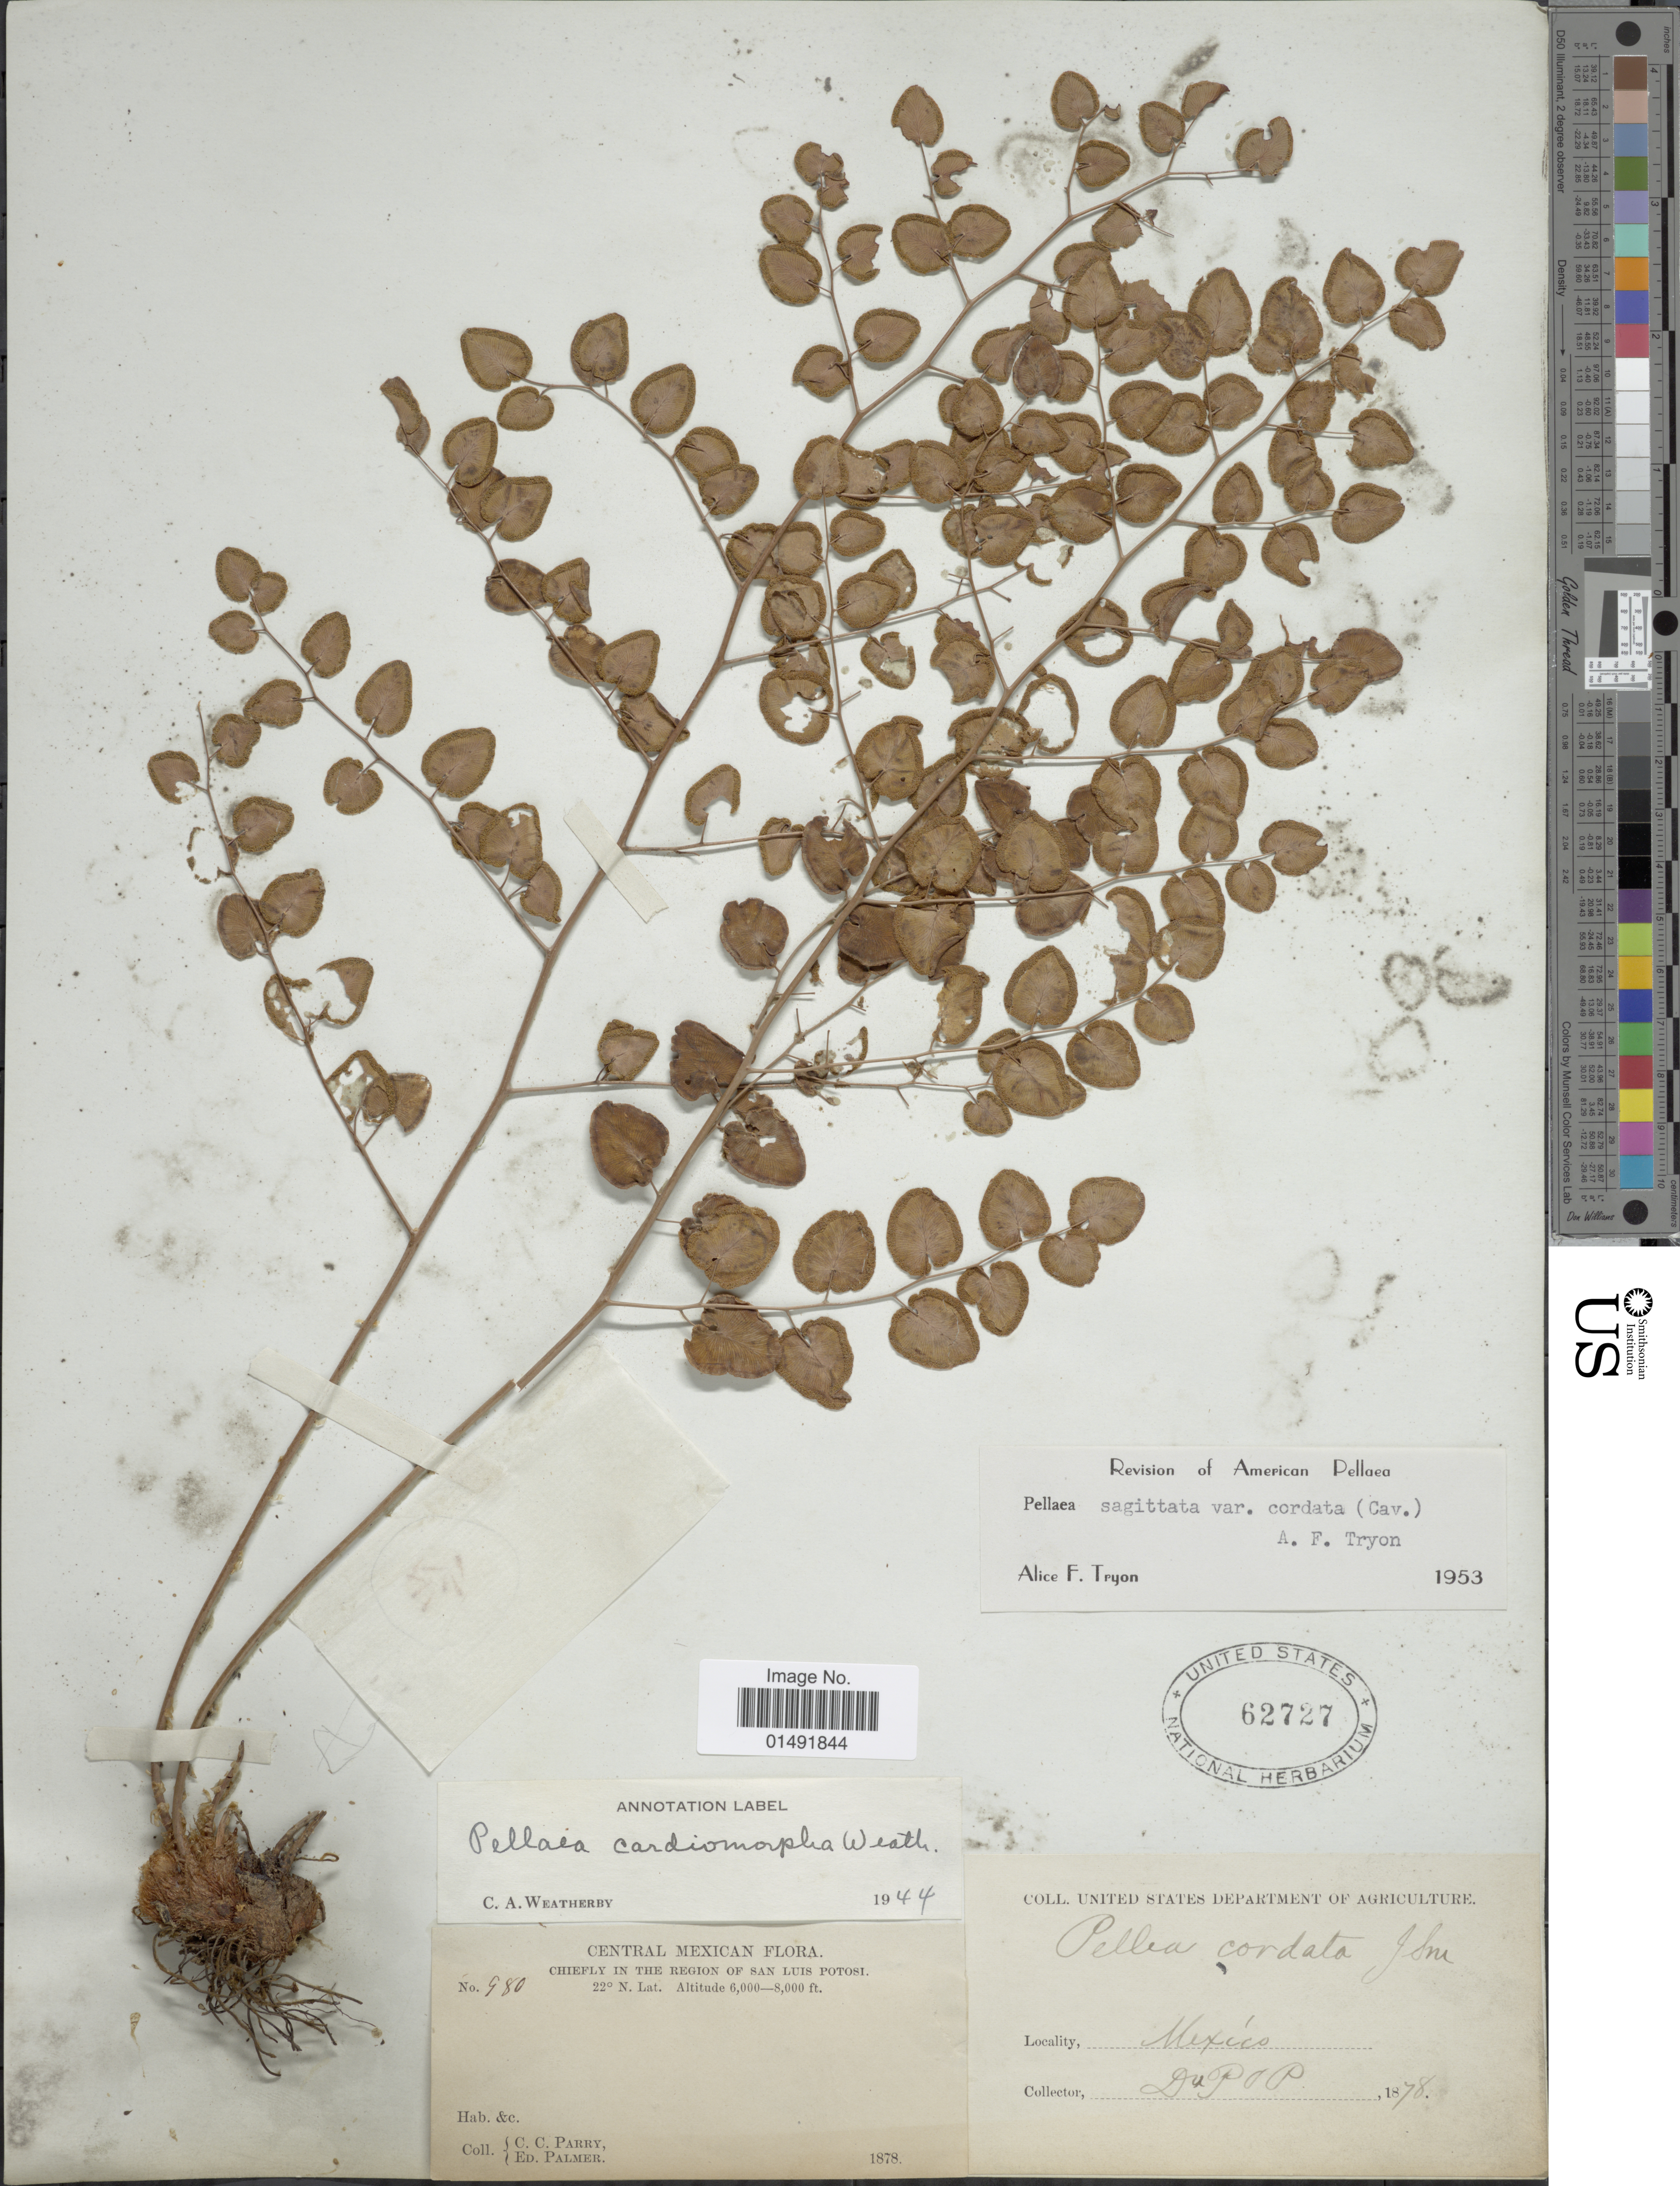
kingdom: Plantae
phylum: Tracheophyta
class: Polypodiopsida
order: Polypodiales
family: Pteridaceae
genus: Pellaea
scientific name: Pellaea cordifolia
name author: (Sessé) A.R. Sm.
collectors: C. C. Parry & E. Palmer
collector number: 980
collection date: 1878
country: Mexico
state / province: San Luis Potosí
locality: Central Mexican, Chiefly in the Region of San Luis Potosi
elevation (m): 1829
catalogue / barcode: US 62727